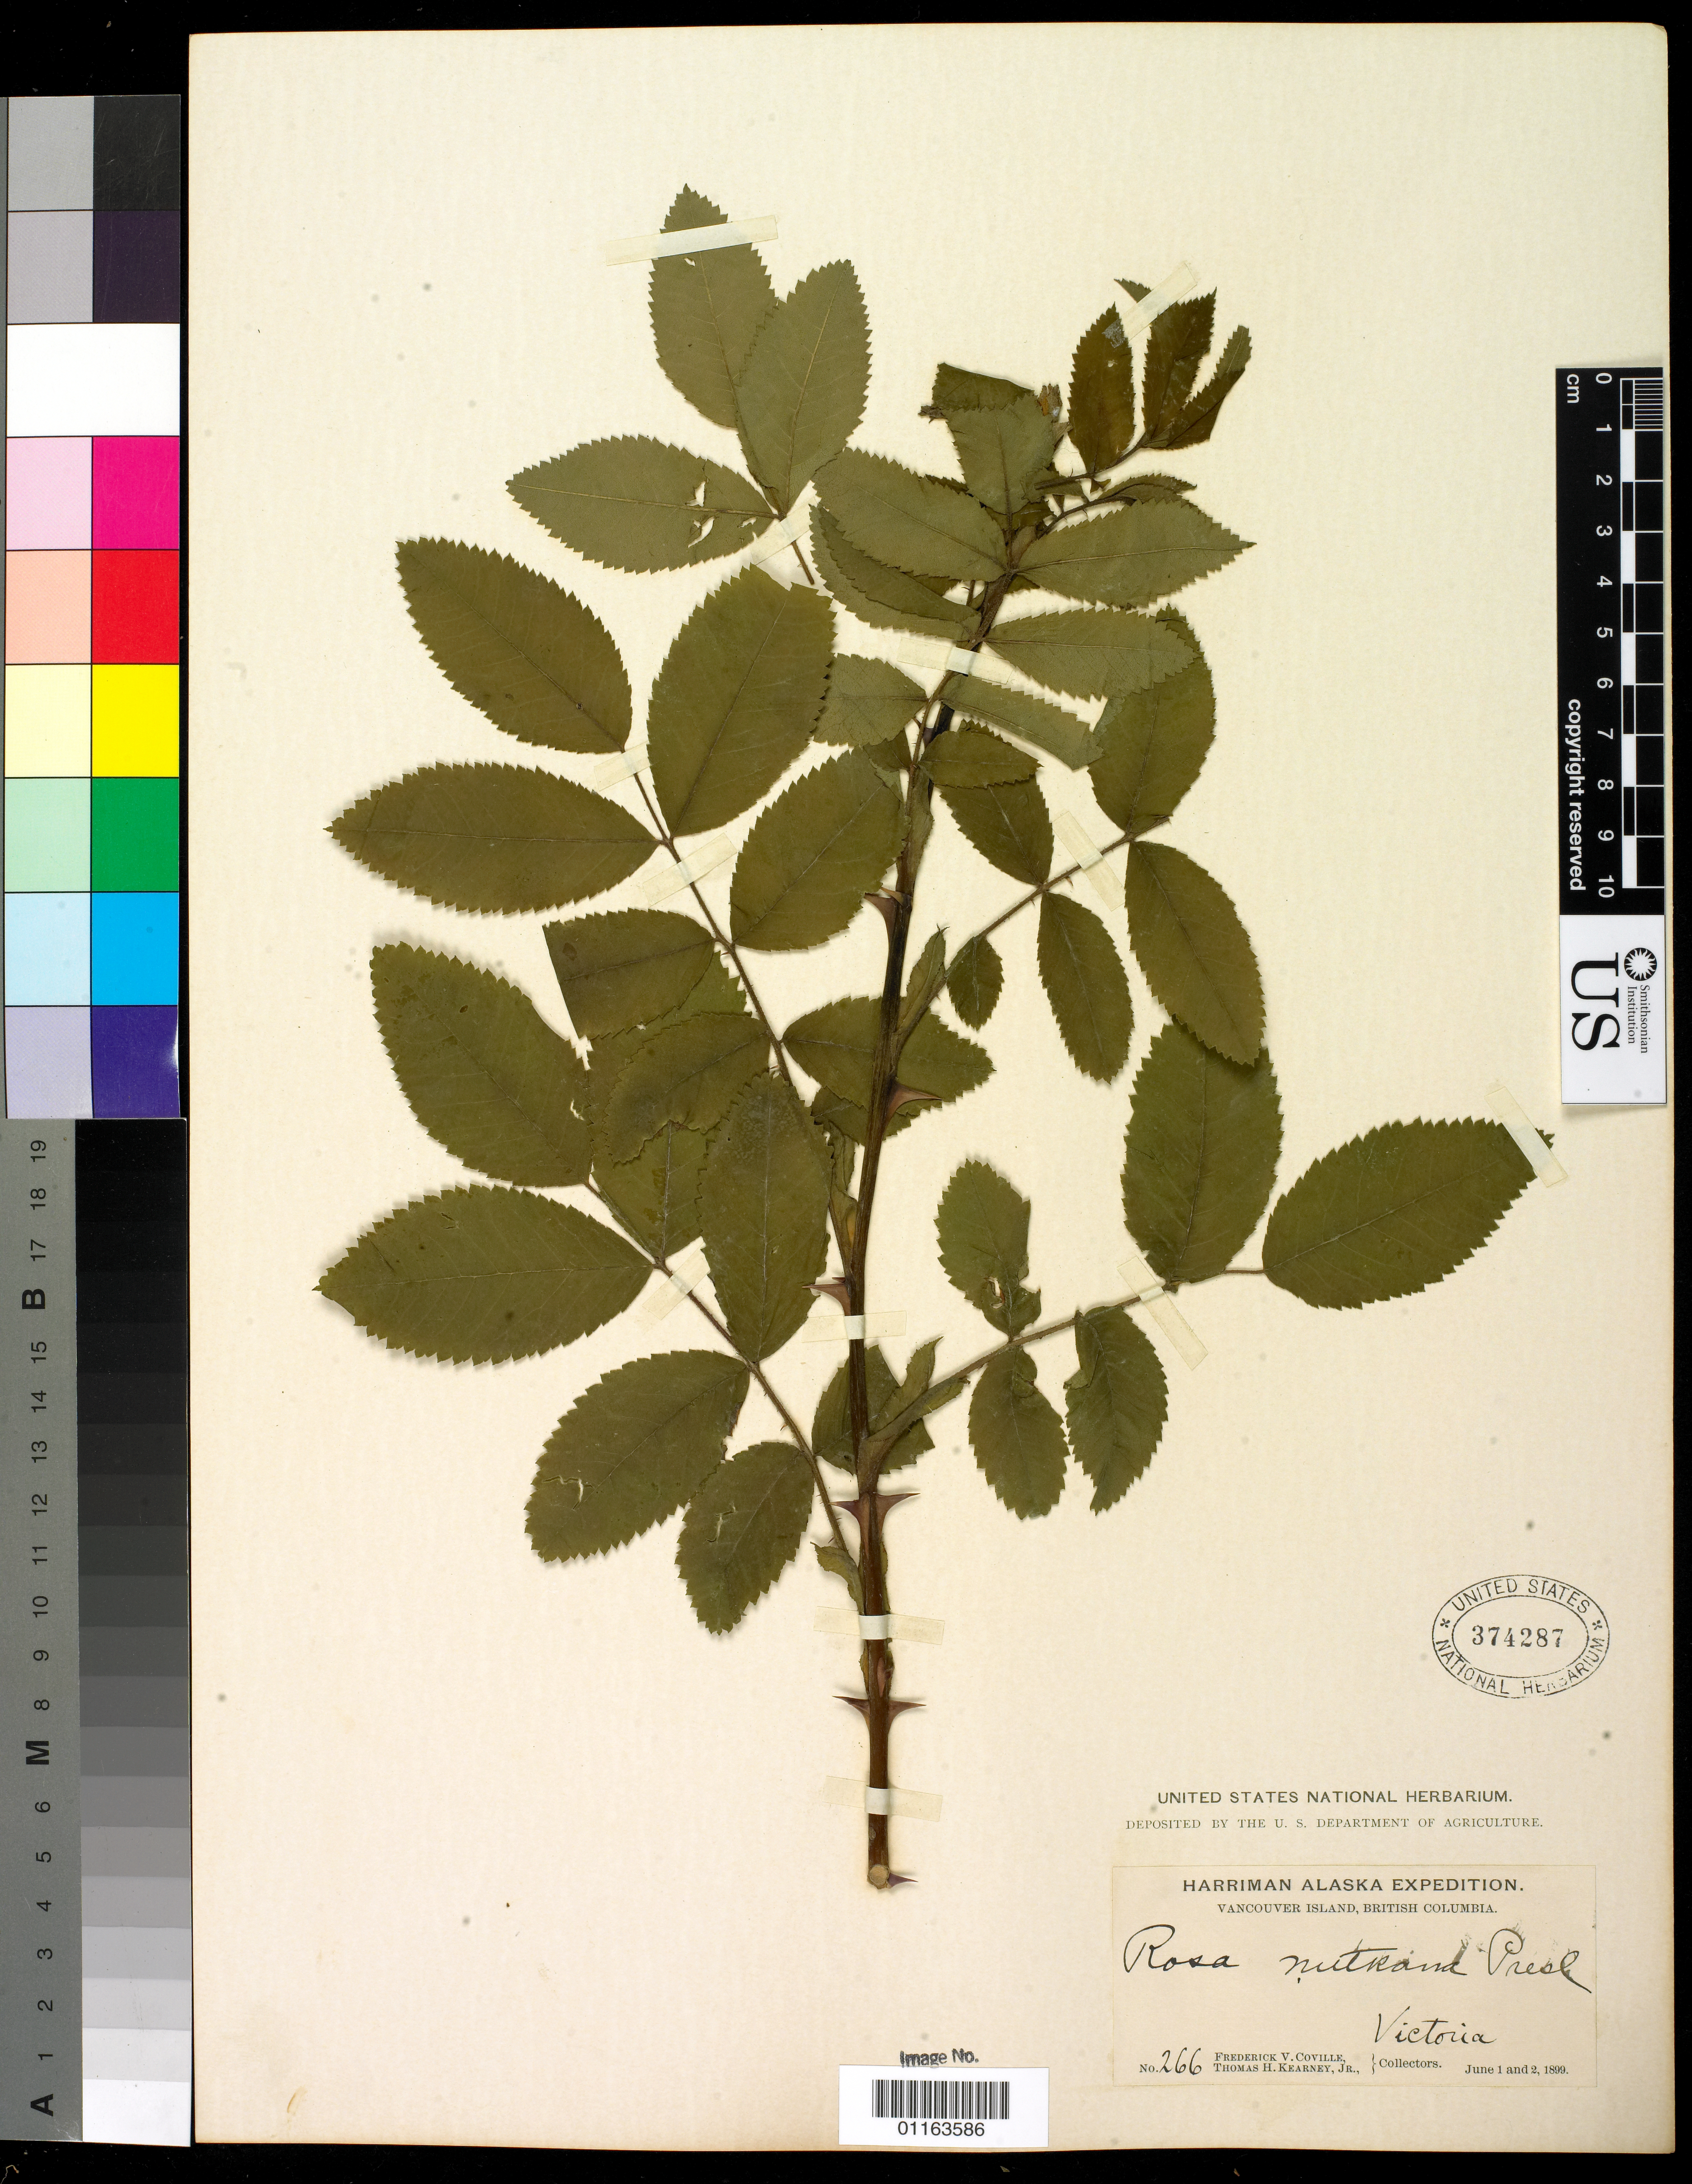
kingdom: Plantae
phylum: Tracheophyta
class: Magnoliopsida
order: Rosales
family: Rosaceae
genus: Rosa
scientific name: Rosa nutkana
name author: C. Presl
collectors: F. V. Coville & T. H. Kearney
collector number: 266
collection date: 1899-06-01,1899-06-02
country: Canada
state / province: British Columbia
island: Vancouver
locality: Victoria.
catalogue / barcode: US 374287